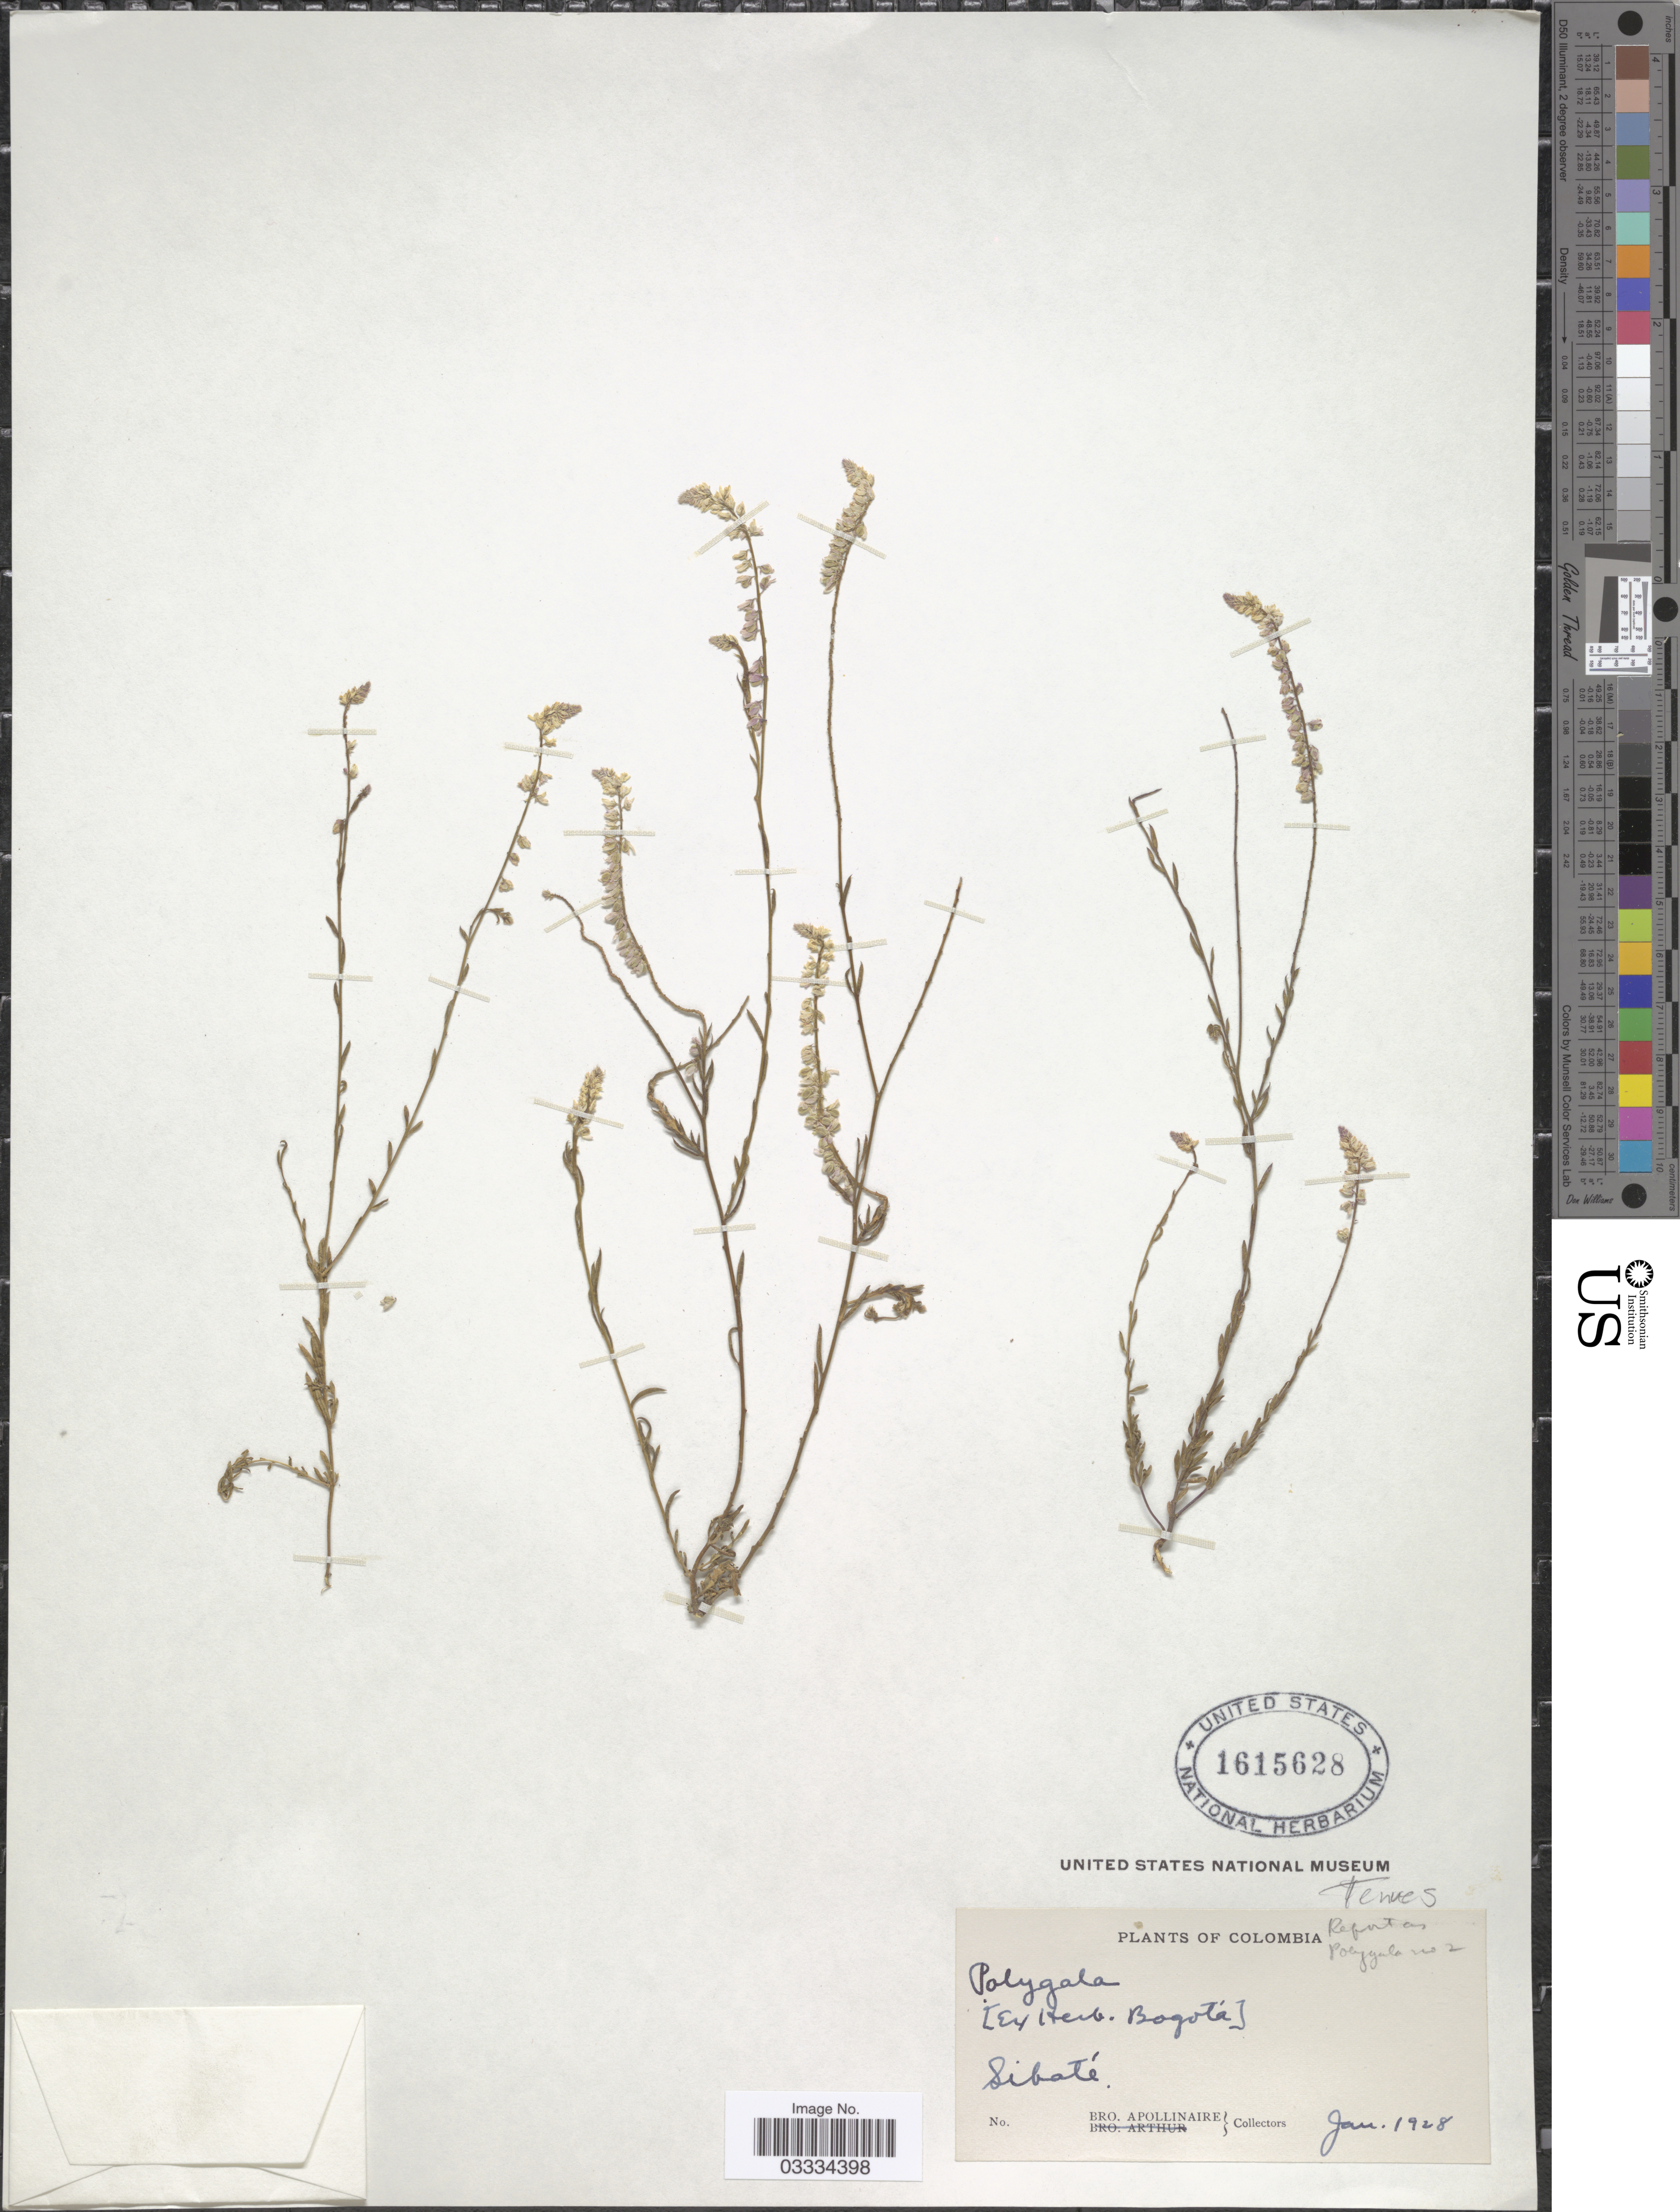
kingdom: Plantae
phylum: Tracheophyta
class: Magnoliopsida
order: Fabales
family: Polygalaceae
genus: Polygala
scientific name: Polygala sp.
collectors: Bro. Apollinaire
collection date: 1928-01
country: Colombia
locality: Sibaté.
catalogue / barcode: US 1615628